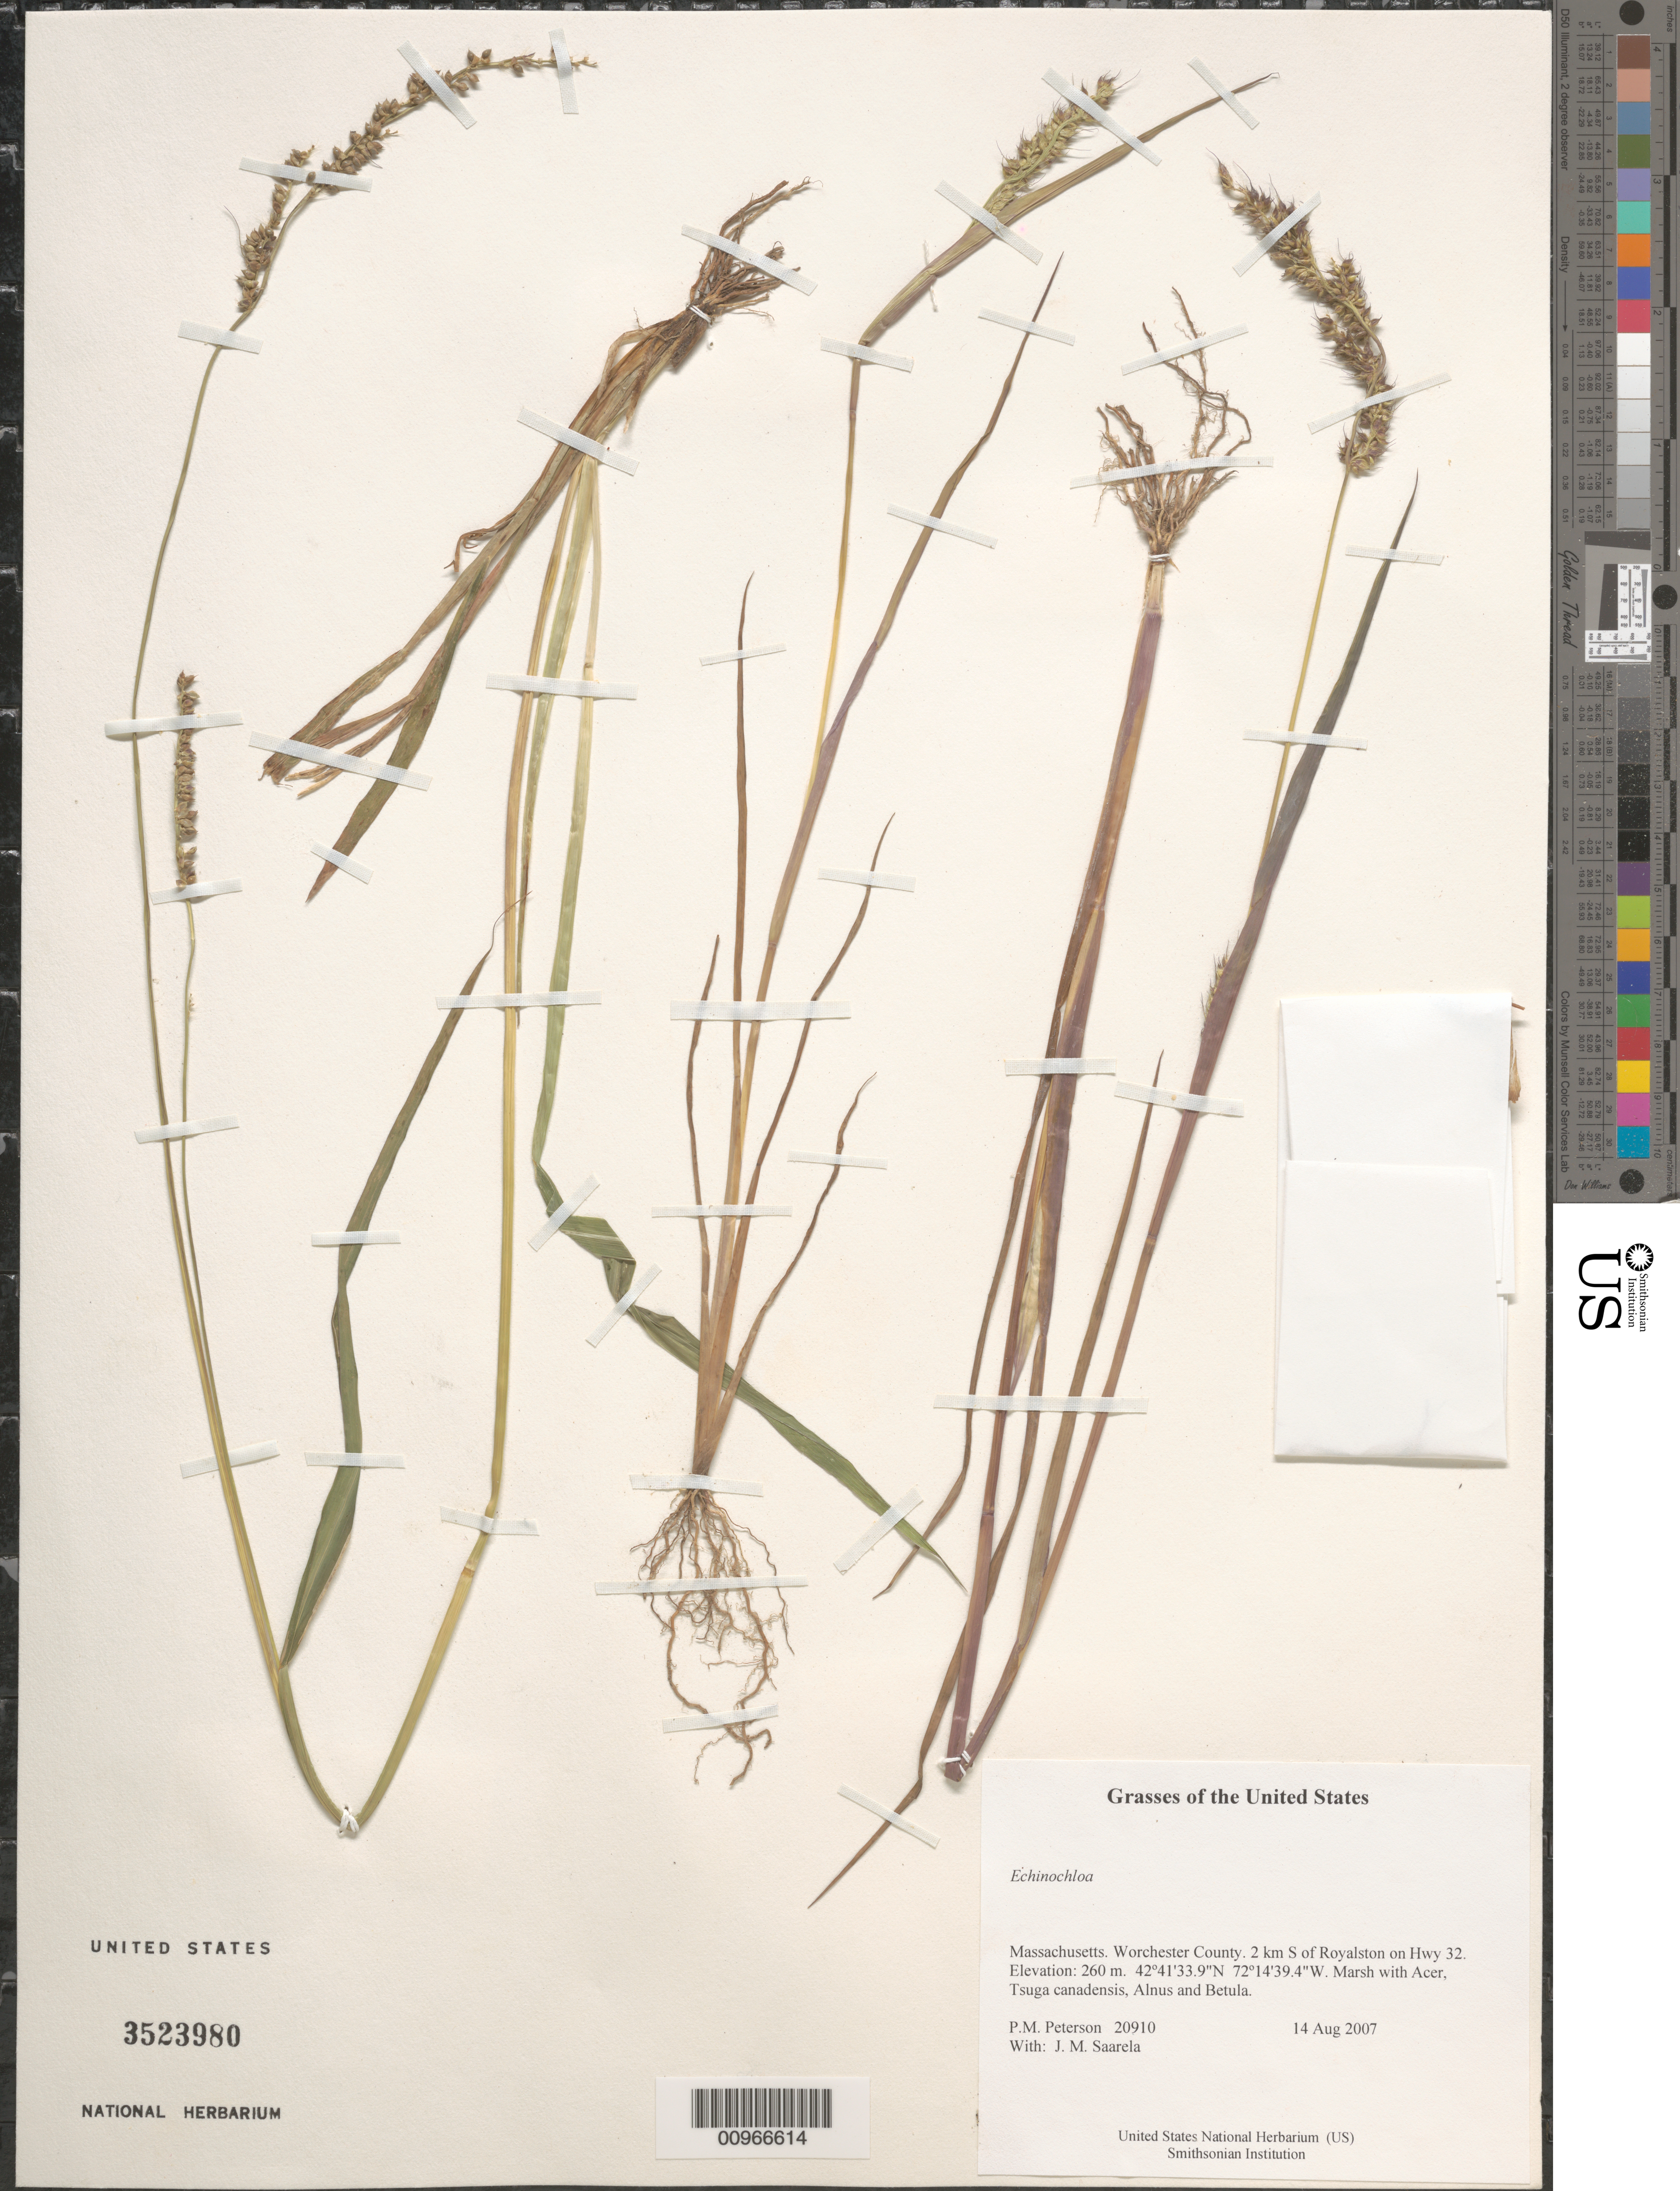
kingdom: Plantae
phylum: Tracheophyta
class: Liliopsida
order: Poales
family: Poaceae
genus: Echinochloa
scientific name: Echinochloa sp.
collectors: P. M. Peterson & J. Saarela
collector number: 20910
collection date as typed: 14 Aug 2007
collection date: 2007-08-14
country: United States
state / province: Massachusetts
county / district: Worchester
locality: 2 km S of Royalston on Hwy 32.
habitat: Marsh with Acer, Tsuga canadensis, Alnus and Betula.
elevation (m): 260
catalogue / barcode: US 3523980